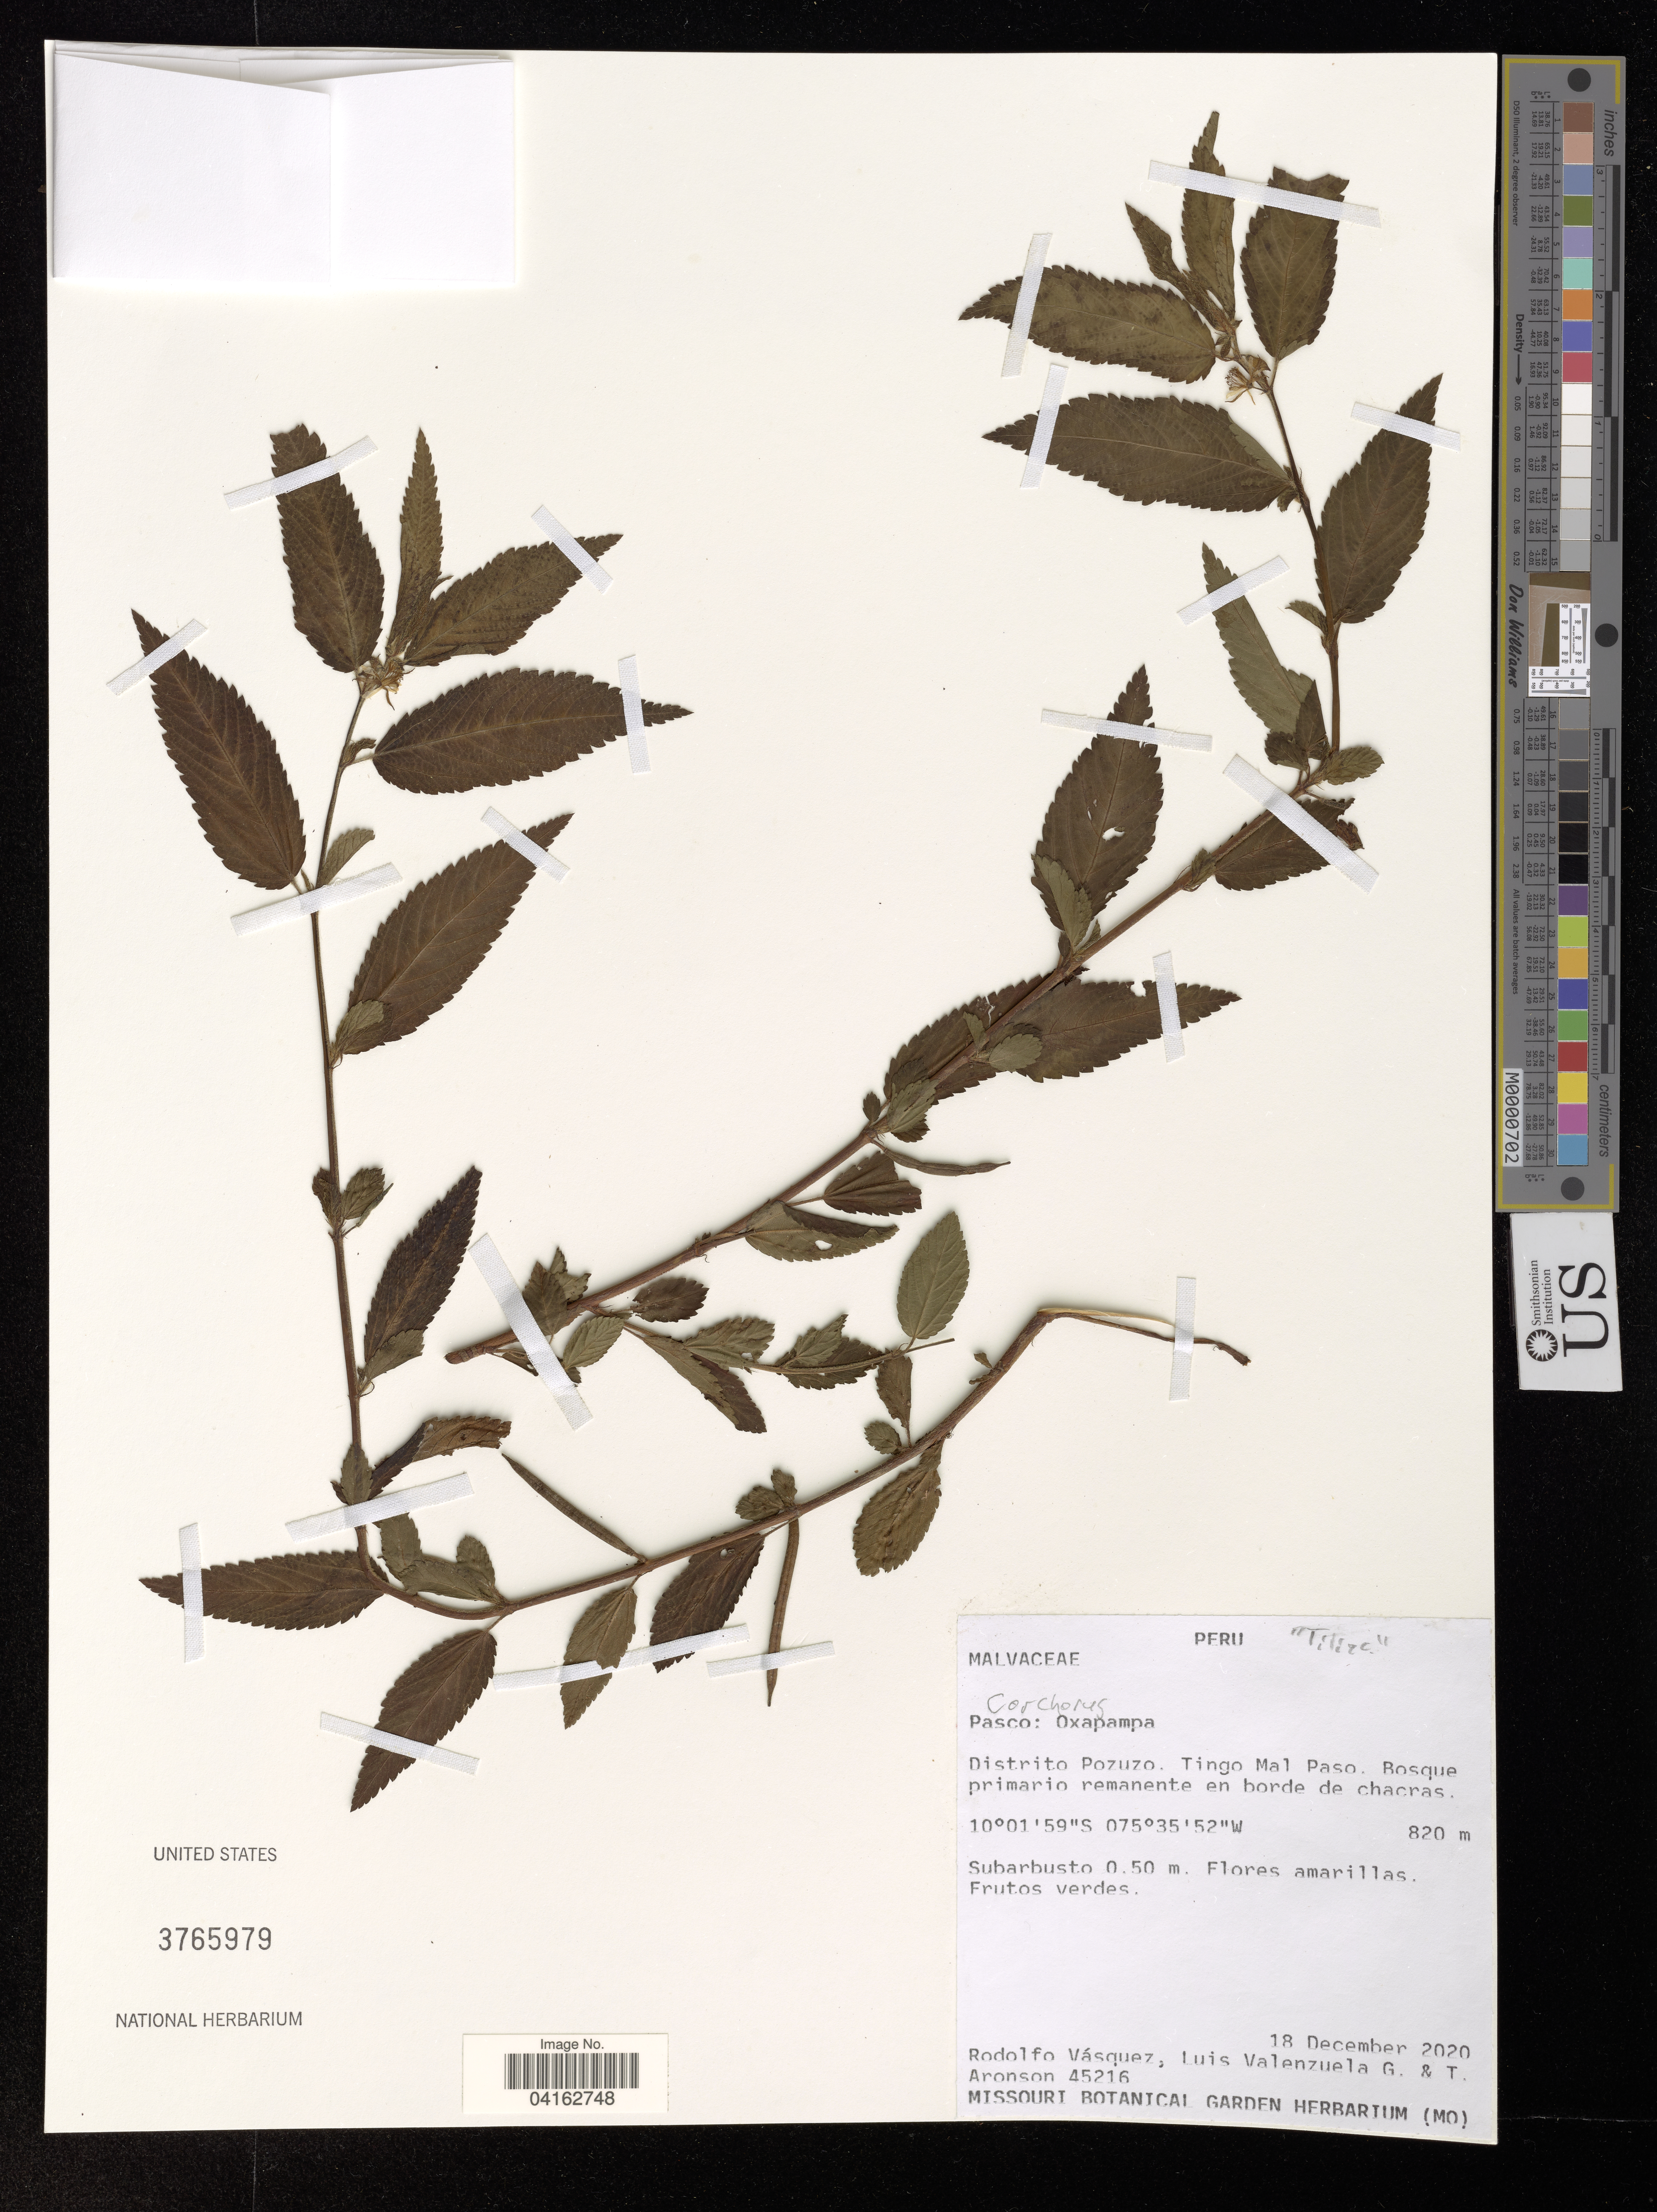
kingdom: Plantae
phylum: Tracheophyta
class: Magnoliopsida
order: Malvales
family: Malvaceae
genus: Corchorus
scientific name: Corchorus orinocensis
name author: Kunth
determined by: Dorr, Laurence J., Curator (BOT), Smithsonian Institution - National Museum of Natural History (UNITED STATES)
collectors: R. Vásquez, L. Valenzuela & T. Aronson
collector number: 45216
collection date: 2020-12-18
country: Peru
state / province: Pasco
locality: Distrito: Pozuzo. Tingo Mal Paso. Bosque primario remanente en borde de chacras.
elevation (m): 820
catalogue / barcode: US 3765979